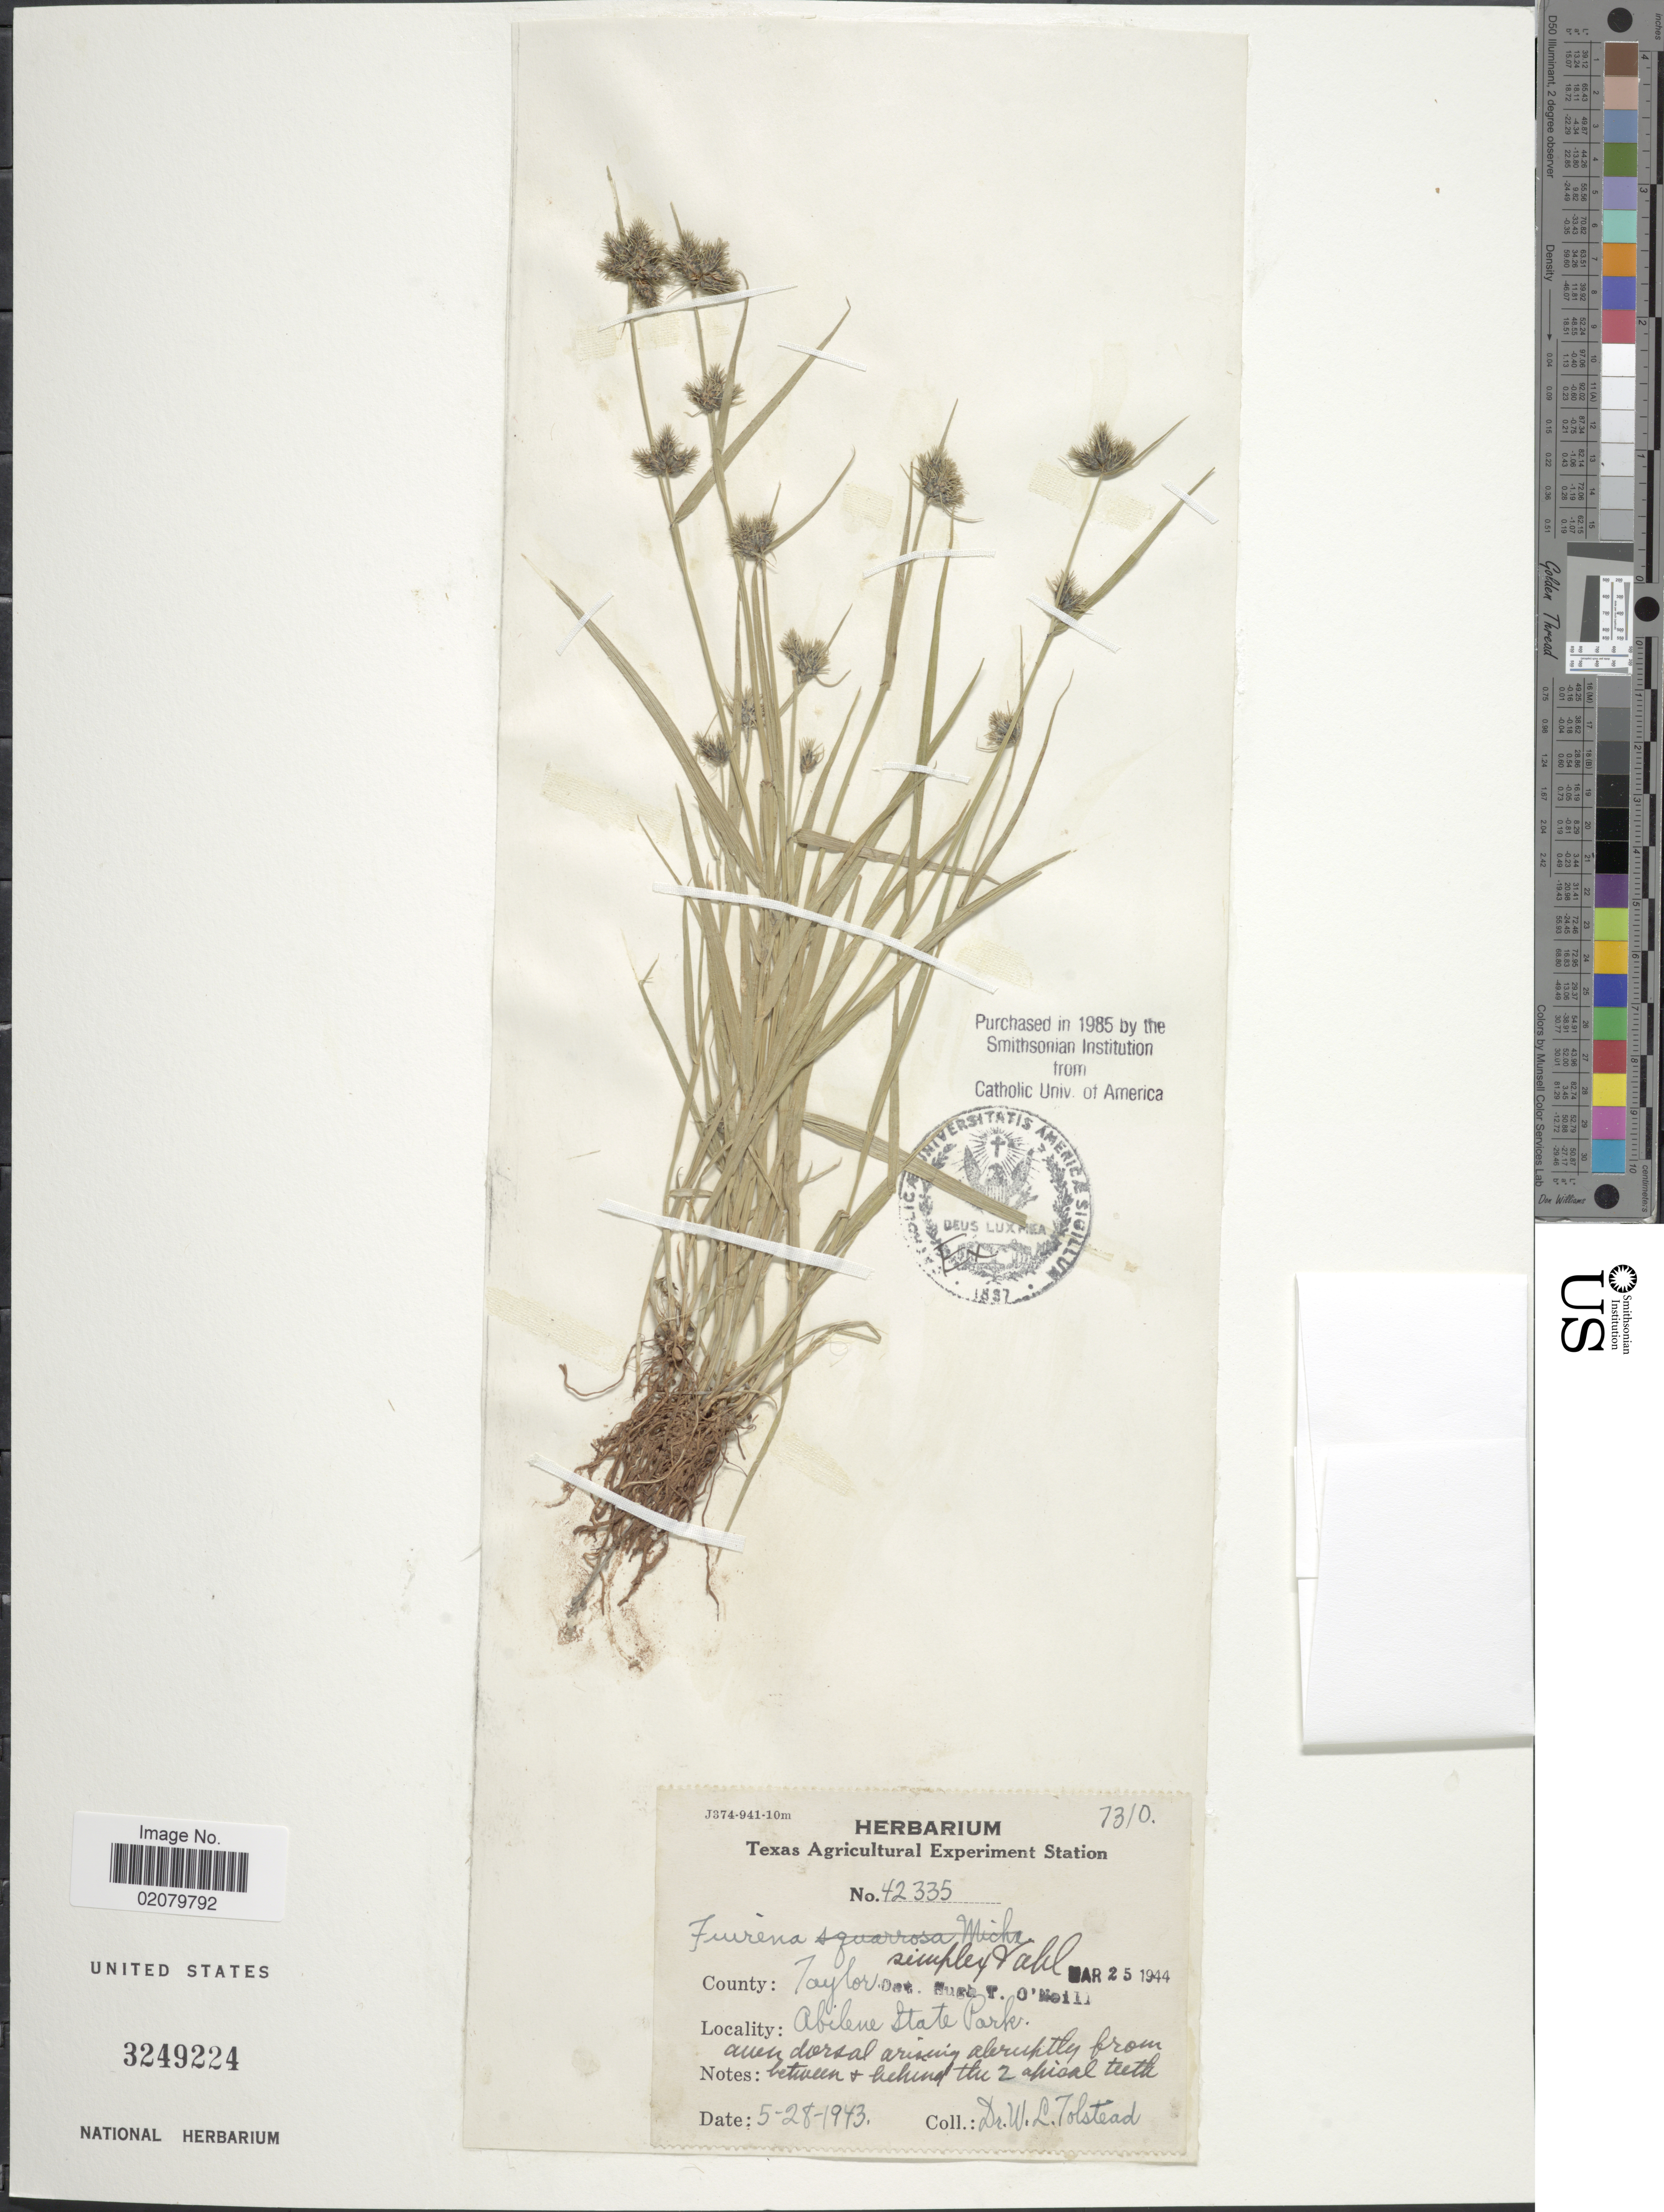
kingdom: Plantae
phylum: Tracheophyta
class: Liliopsida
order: Poales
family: Cyperaceae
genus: Fuirena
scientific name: Fuirena simplex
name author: Vahl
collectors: W. Tolstead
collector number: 42335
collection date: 1943-05-28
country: United States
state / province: Texas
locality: County Taylor, Abilene State Park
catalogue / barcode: US 3249224